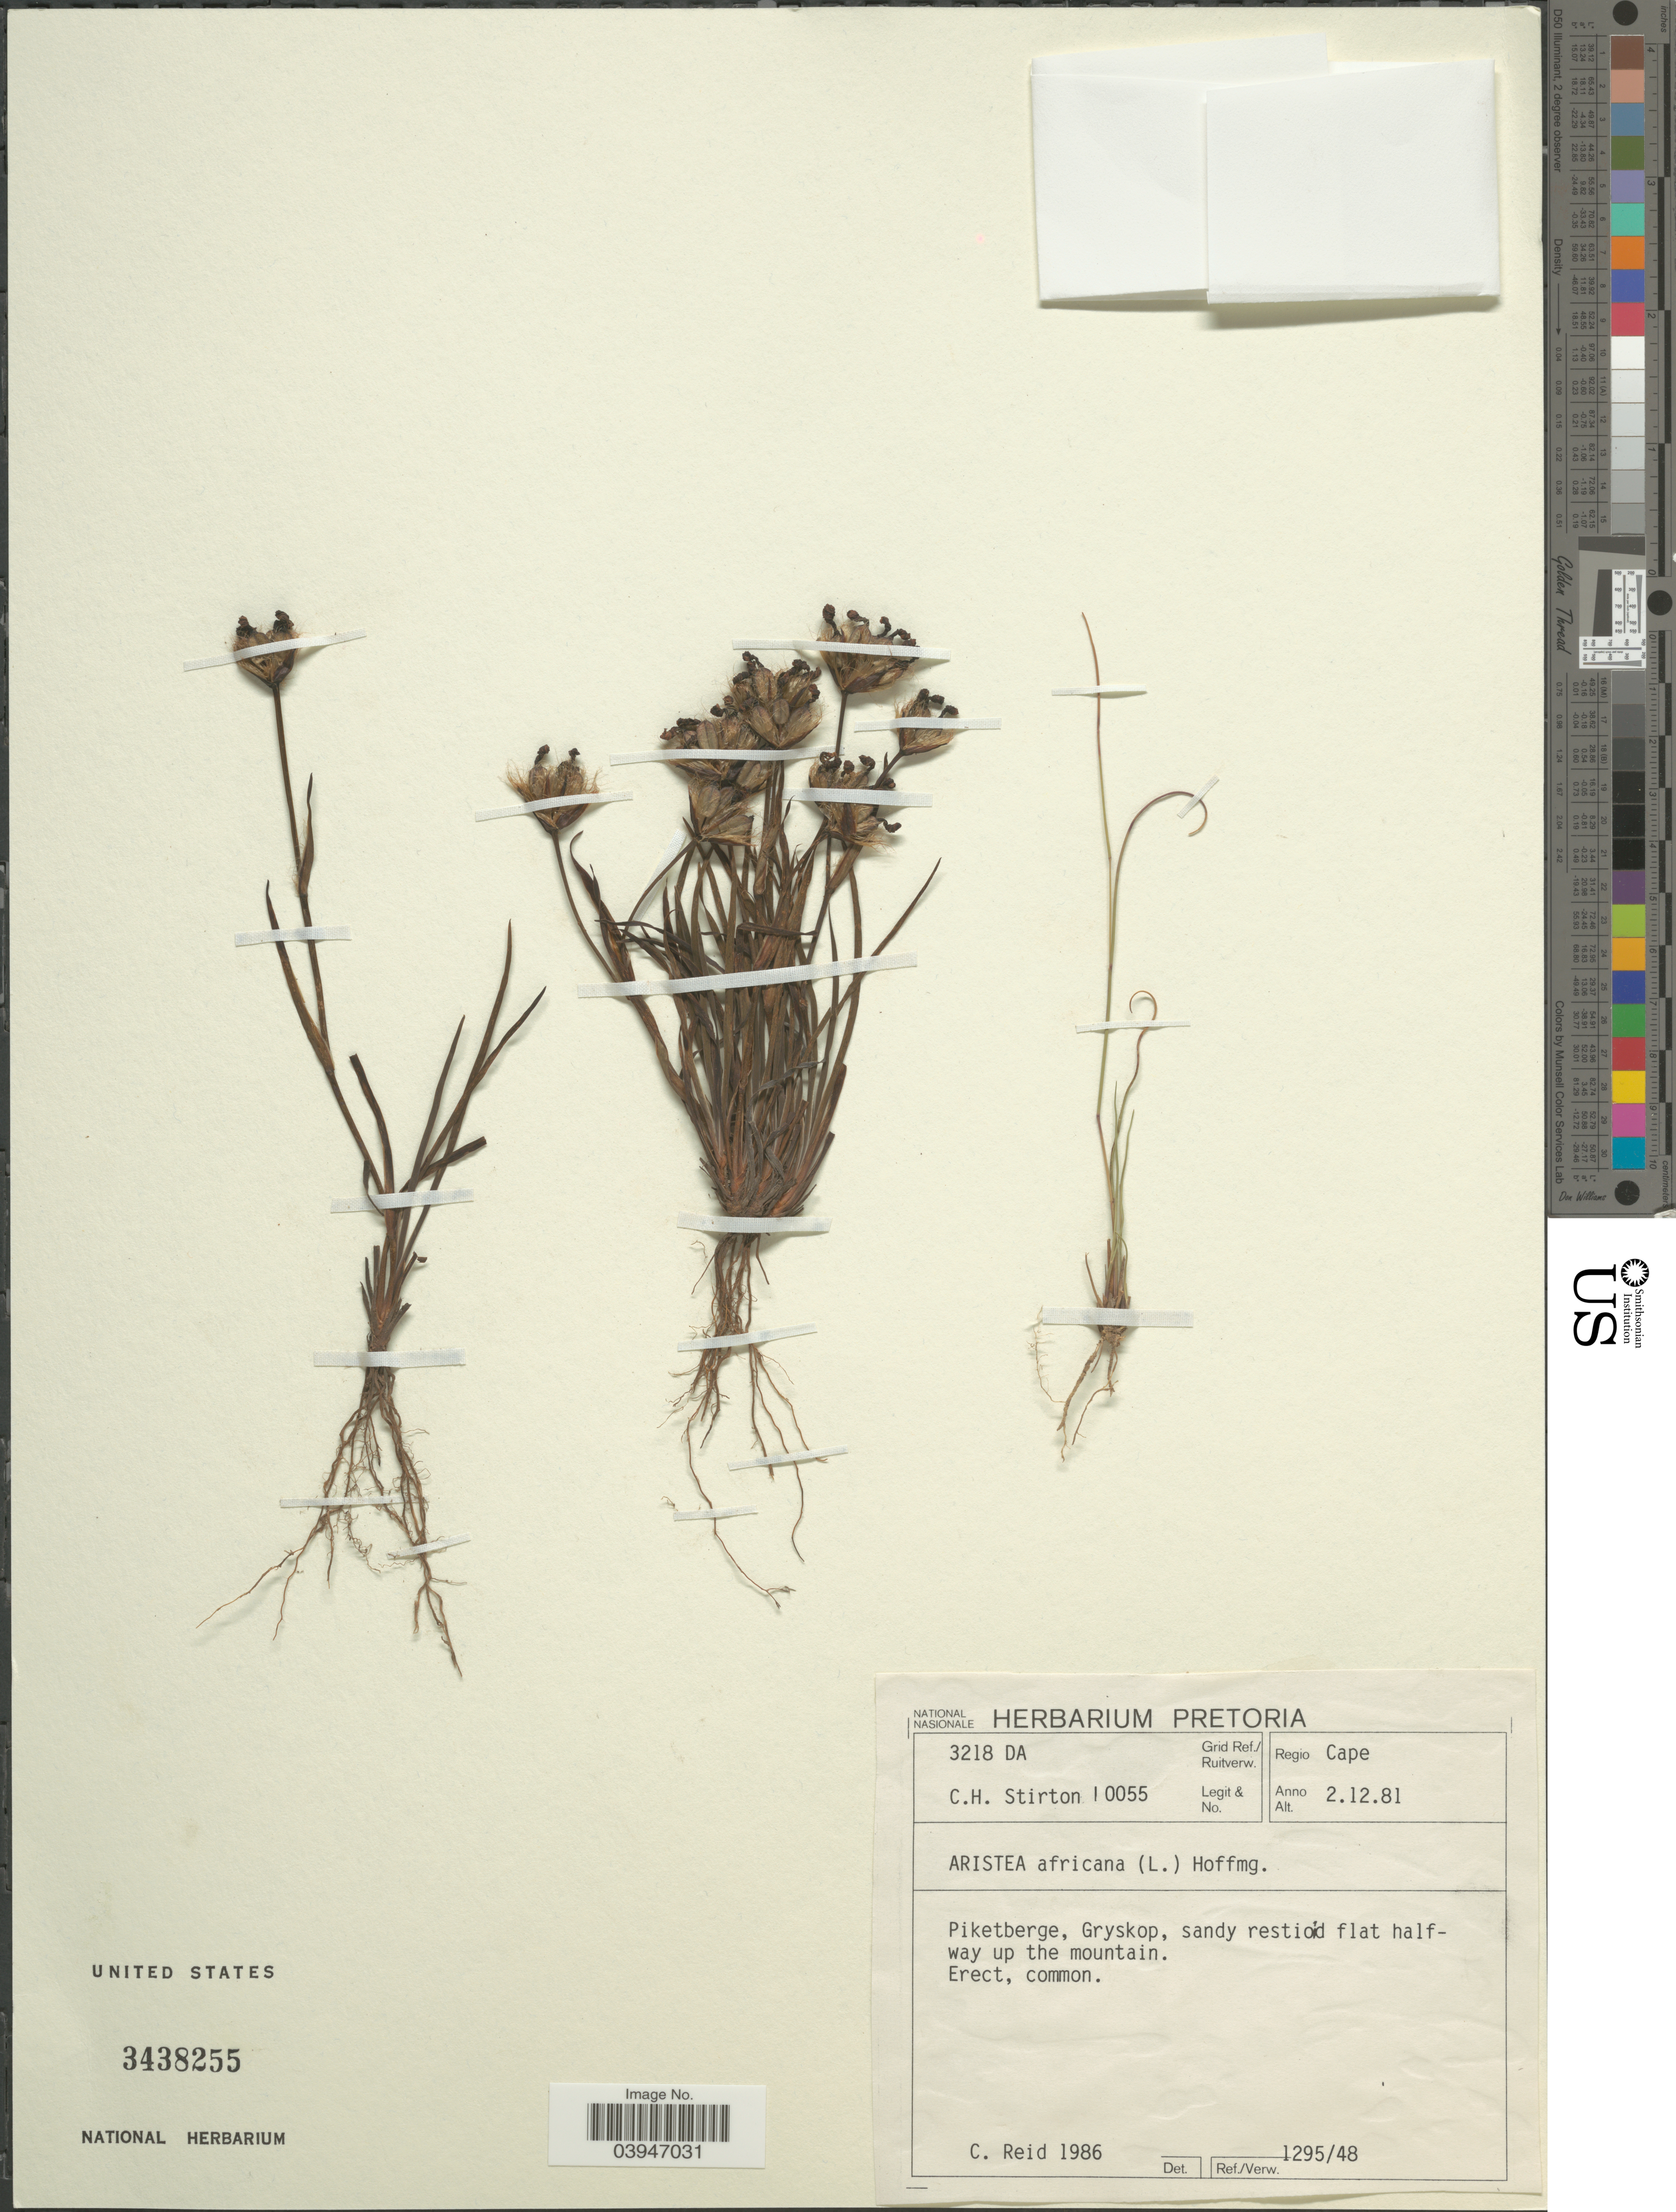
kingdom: Plantae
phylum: Tracheophyta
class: Liliopsida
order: Asparagales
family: Iridaceae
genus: Aristea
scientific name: Aristea africana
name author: (L.) Hoffmanns.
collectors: C. H. Stirton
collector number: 10055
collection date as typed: Transcribed d/m/y: 2/12/81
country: South Africa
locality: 3218 DA Grid Ref./Ruitverw. Regio Cape. Piketberge, Gryskop, sandy restioid flat halfway up the mountain.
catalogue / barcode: US 3438255